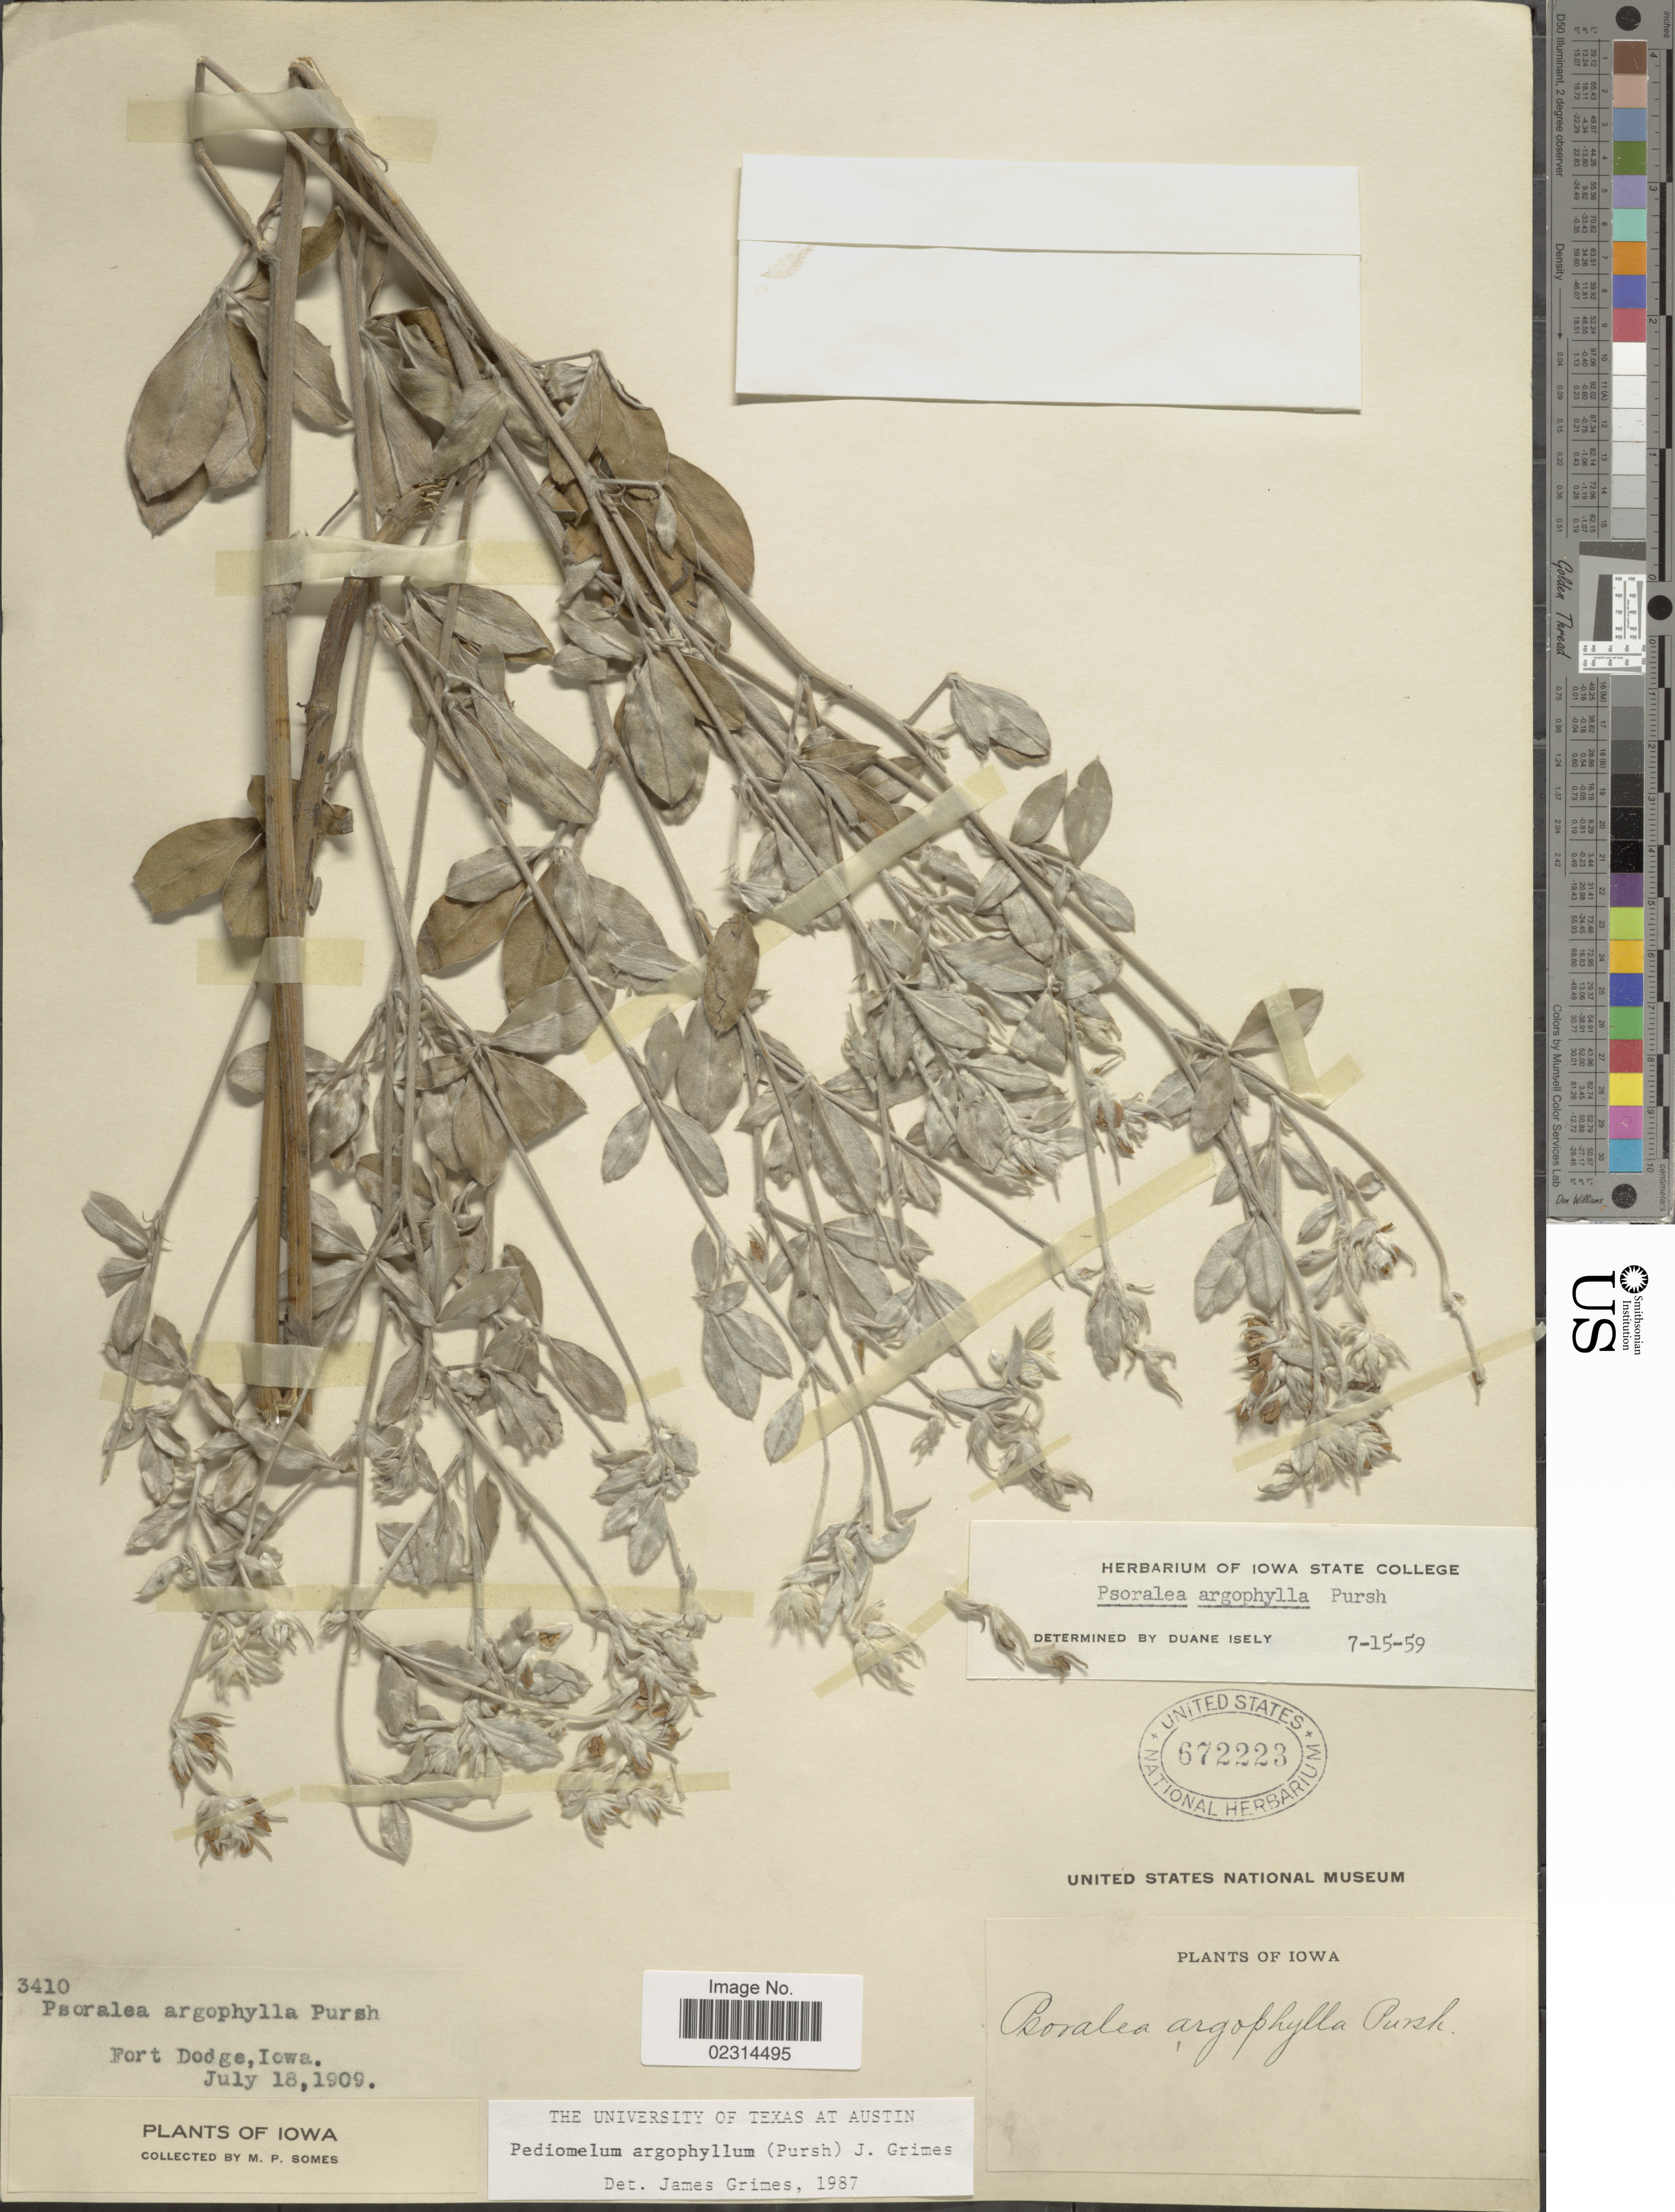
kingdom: Plantae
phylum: Tracheophyta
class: Magnoliopsida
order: Fabales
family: Fabaceae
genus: Pediomelum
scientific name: Pediomelum argophyllum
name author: (Pursh) J.W. Grimes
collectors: M. Somes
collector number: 3410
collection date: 1909-07-18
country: United States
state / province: Iowa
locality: Fort Dodge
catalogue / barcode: US 672223